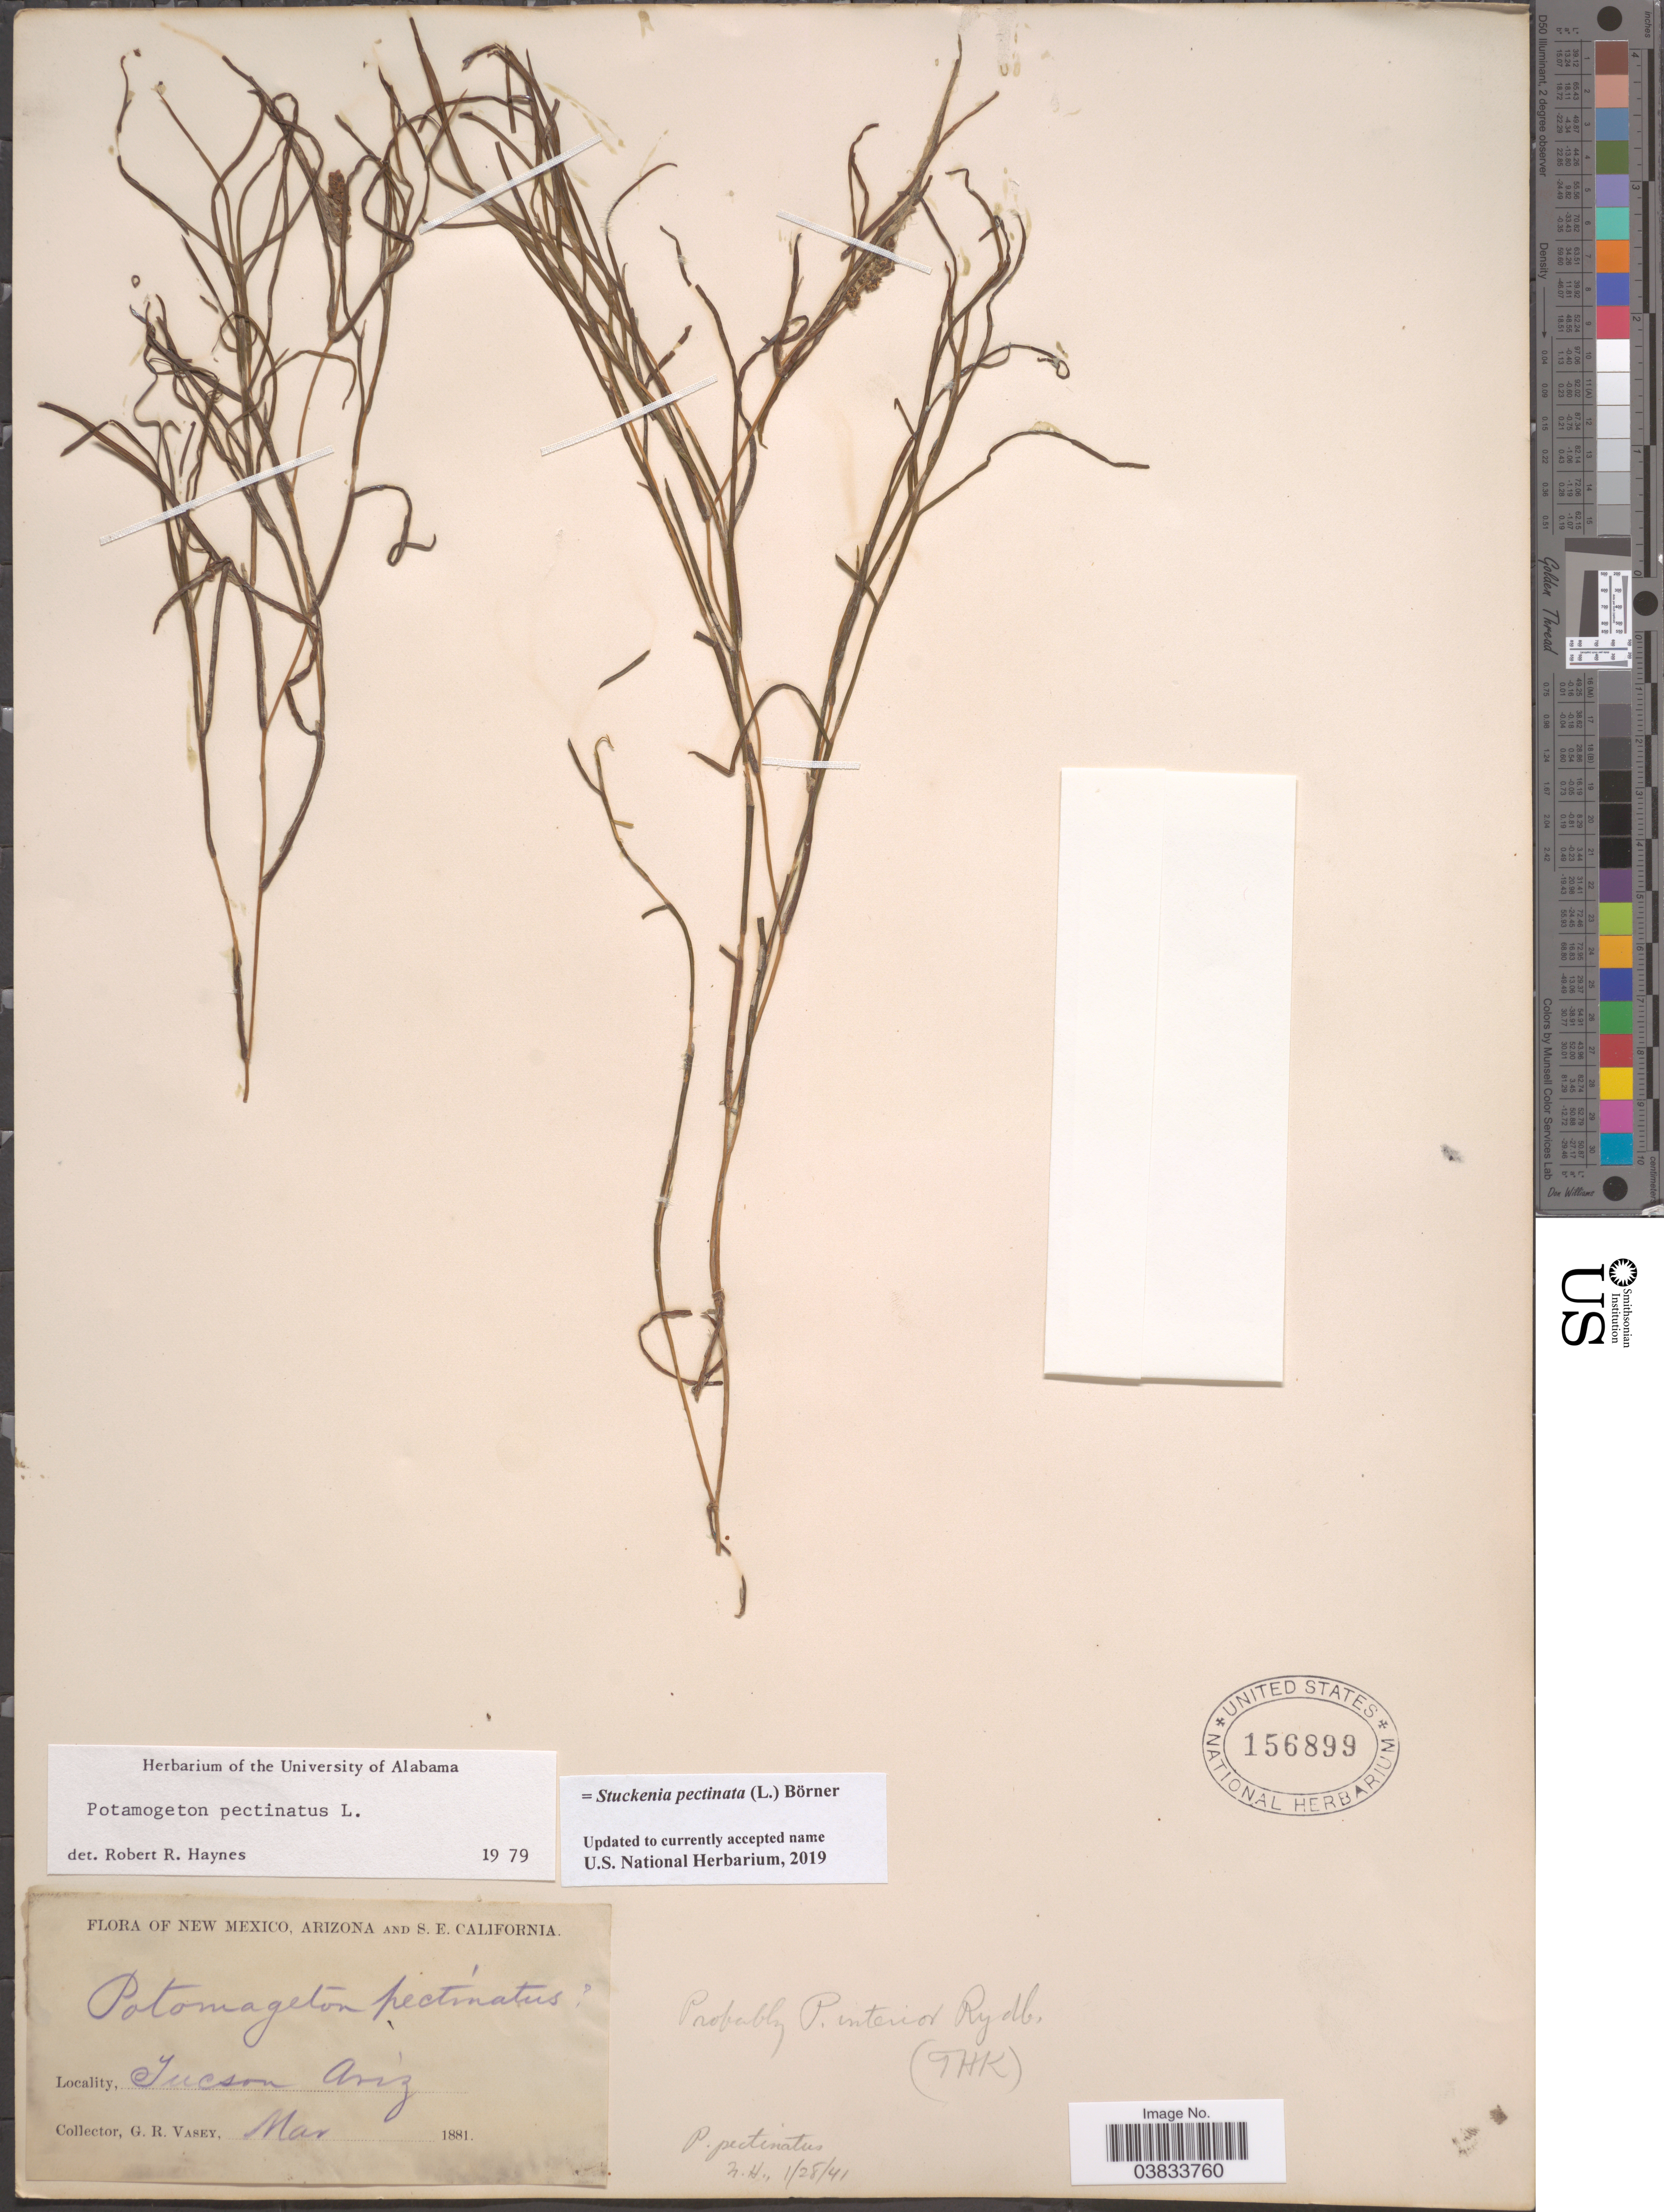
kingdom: Plantae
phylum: Tracheophyta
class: Liliopsida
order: Alismatales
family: Potamogetonaceae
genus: Stuckenia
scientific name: Stuckenia pectinata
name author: (L.) Börner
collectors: G. R. Vasey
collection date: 1881-03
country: United States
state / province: Arizona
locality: Tucson.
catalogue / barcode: US 156899